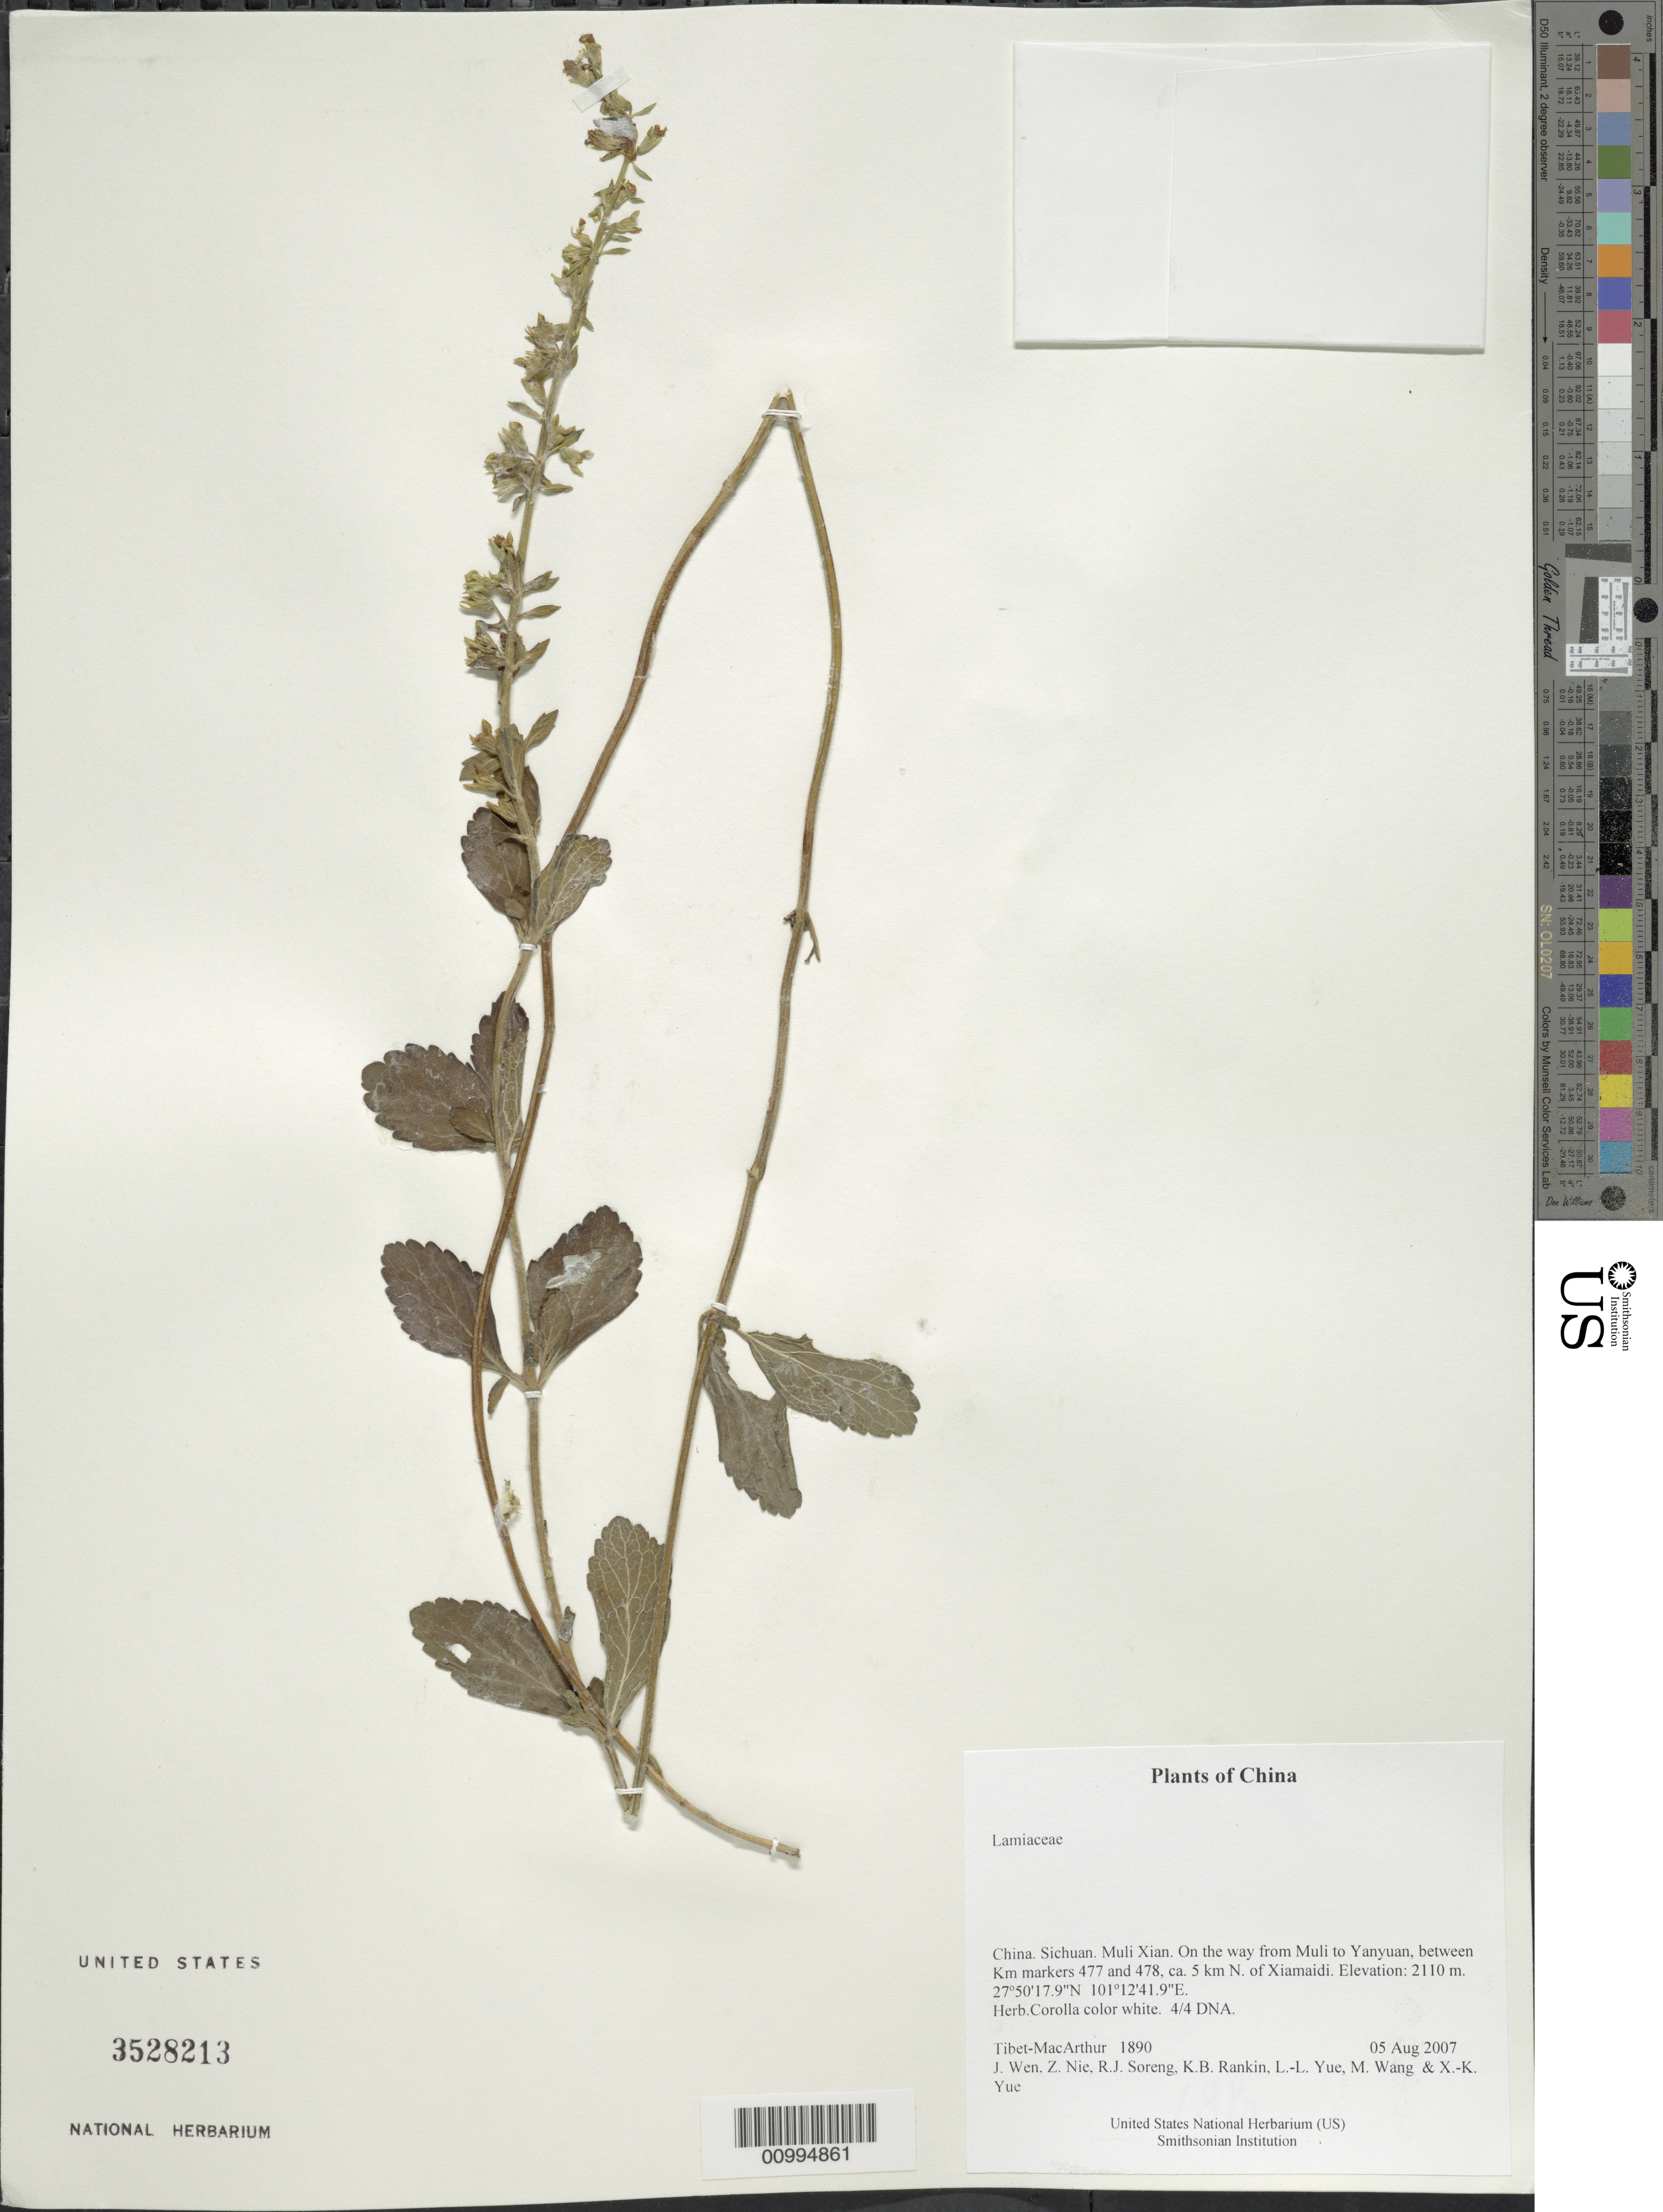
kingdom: Plantae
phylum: Tracheophyta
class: Magnoliopsida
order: Lamiales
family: Lamiaceae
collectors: Tibet-MacArthur, J. Wen, Z. Nie, R. J. Soreng, K. Rankin, L. Yue, M. Wang & X. Yue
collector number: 1890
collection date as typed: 05 Aug 2007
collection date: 2007-08-05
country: China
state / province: Sichuan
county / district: Muli Xian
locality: On the way from Muli to Yanyuan, between Km markers 477 and 478, ca. 5 km N. of Xiamaidi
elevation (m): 2110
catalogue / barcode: US 3528213